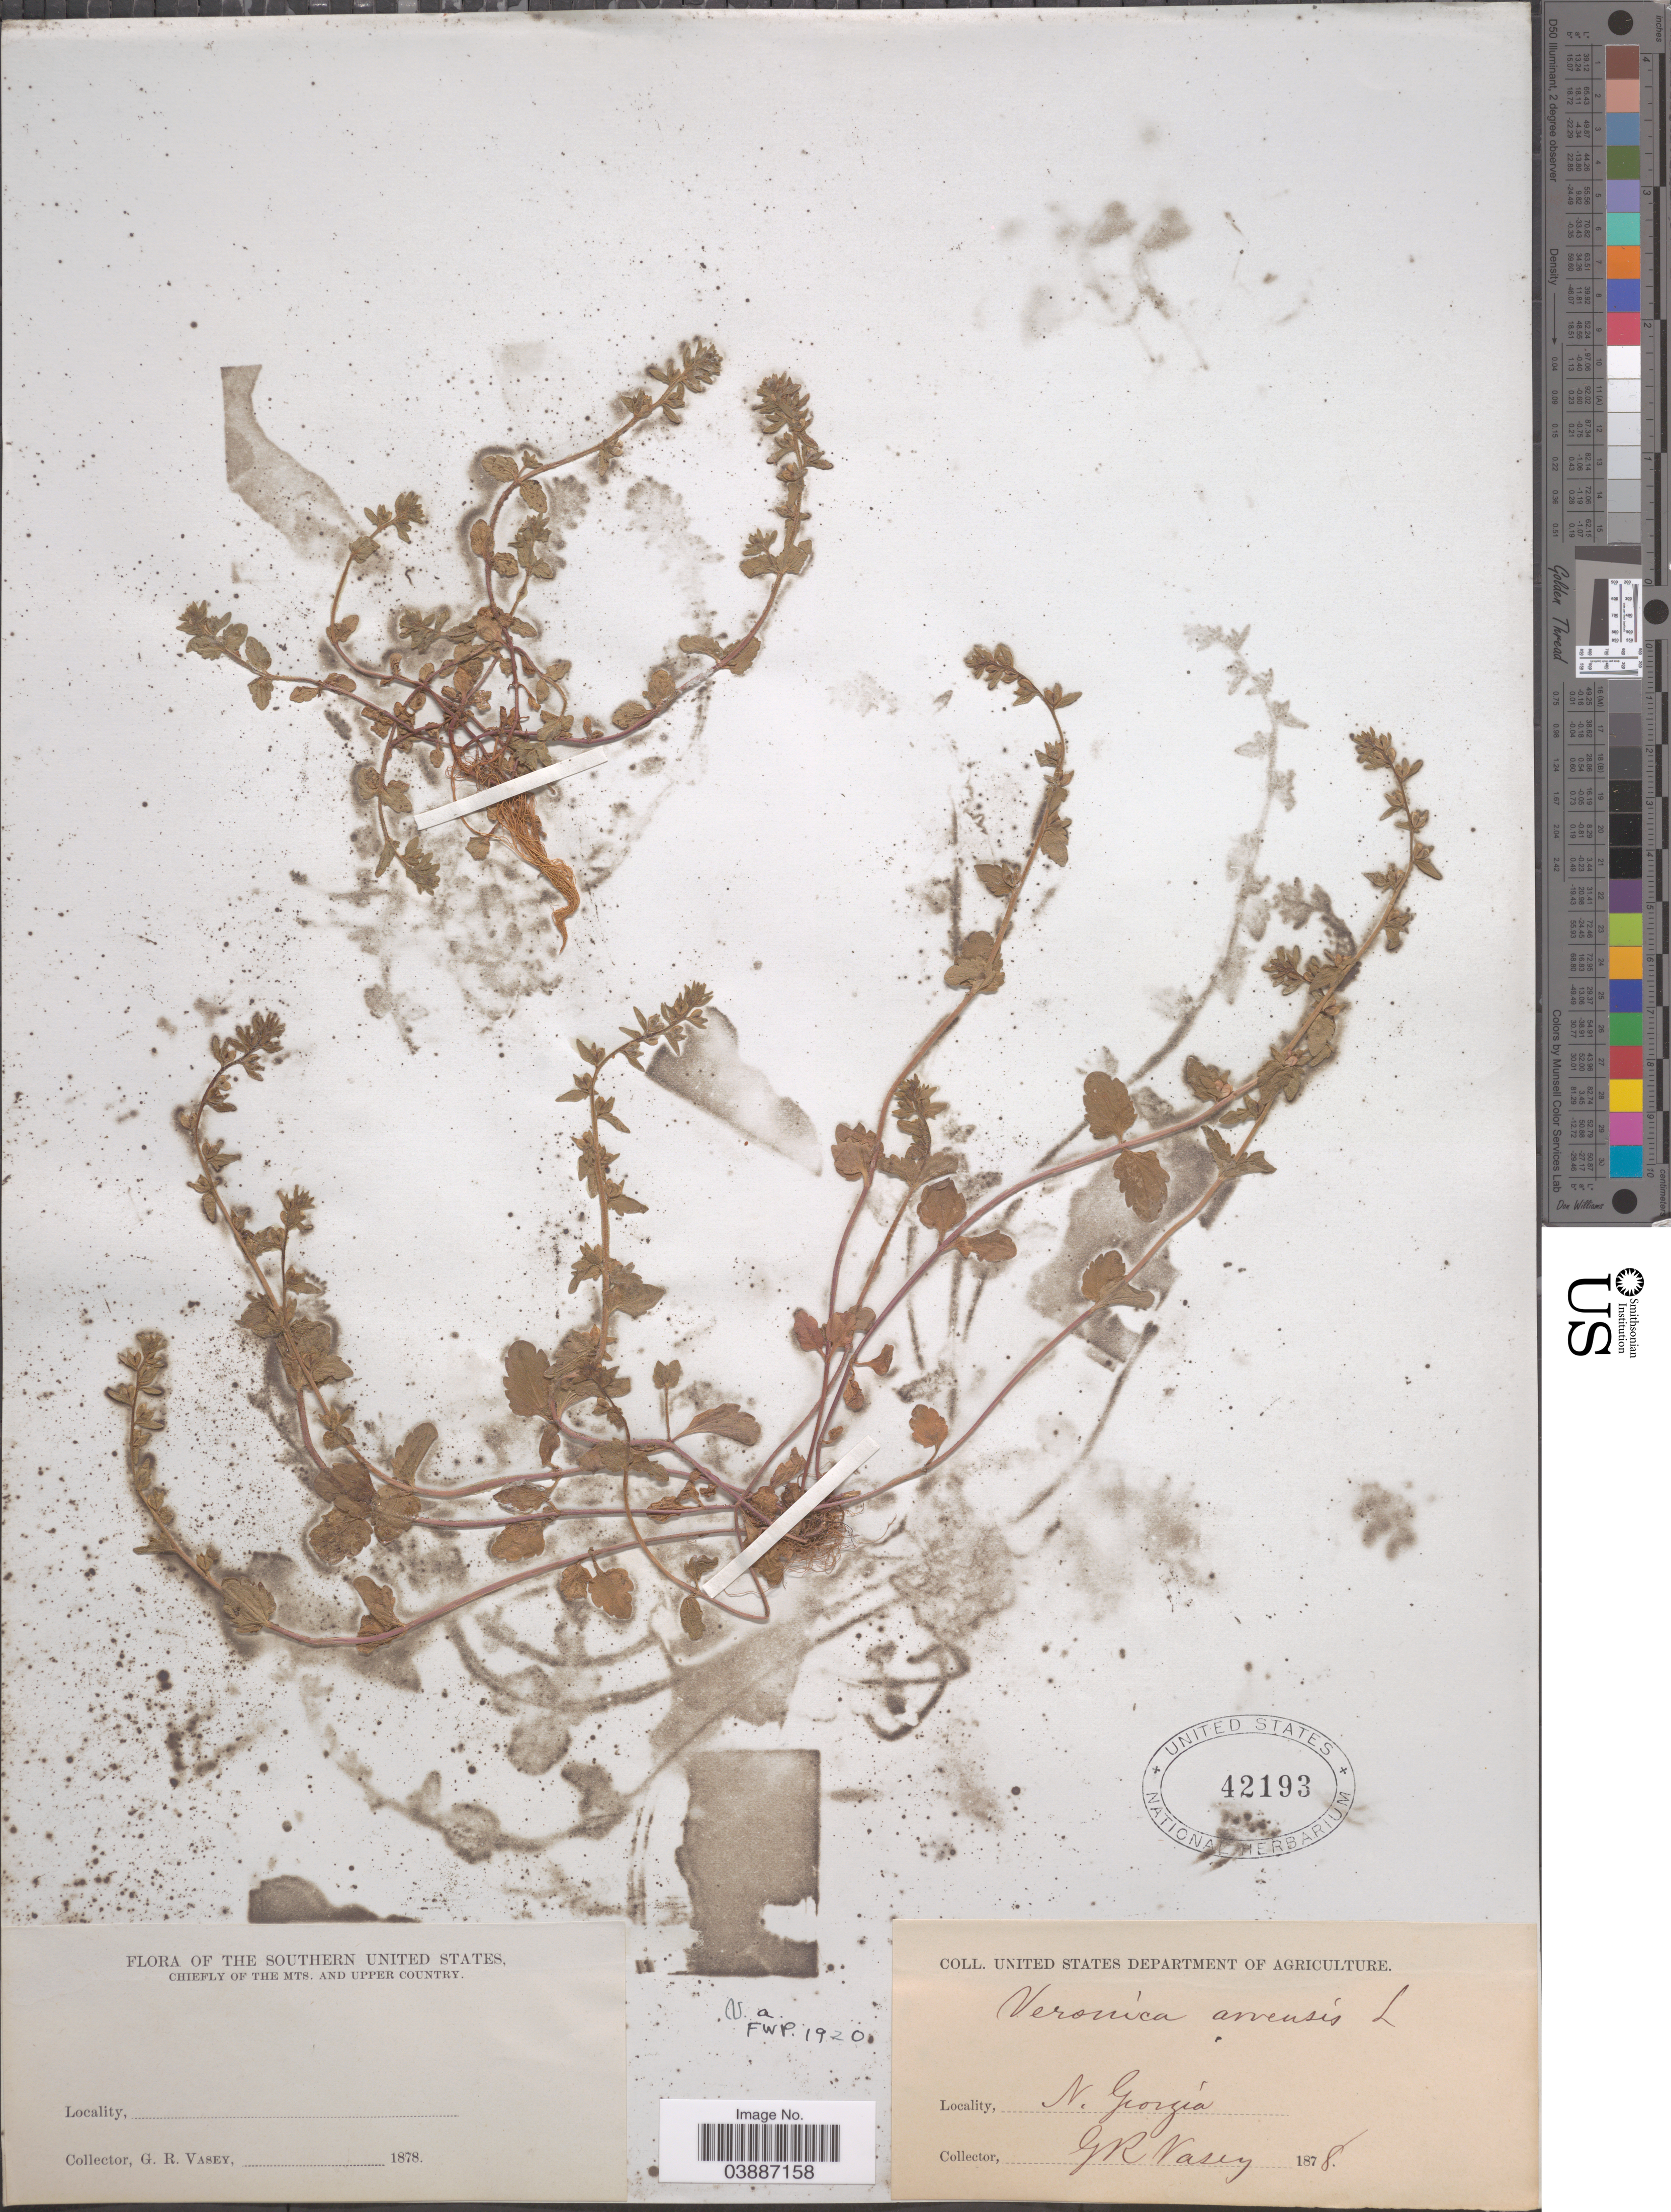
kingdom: Plantae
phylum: Tracheophyta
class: Magnoliopsida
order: Lamiales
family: Plantaginaceae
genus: Veronica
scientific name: Veronica arvensis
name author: L.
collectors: G. R. Vasey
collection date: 1878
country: United States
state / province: Georgia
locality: The Southern United States. Chiefly of the Mts. and Upper Country. N. Georgia.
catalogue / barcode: US 42193